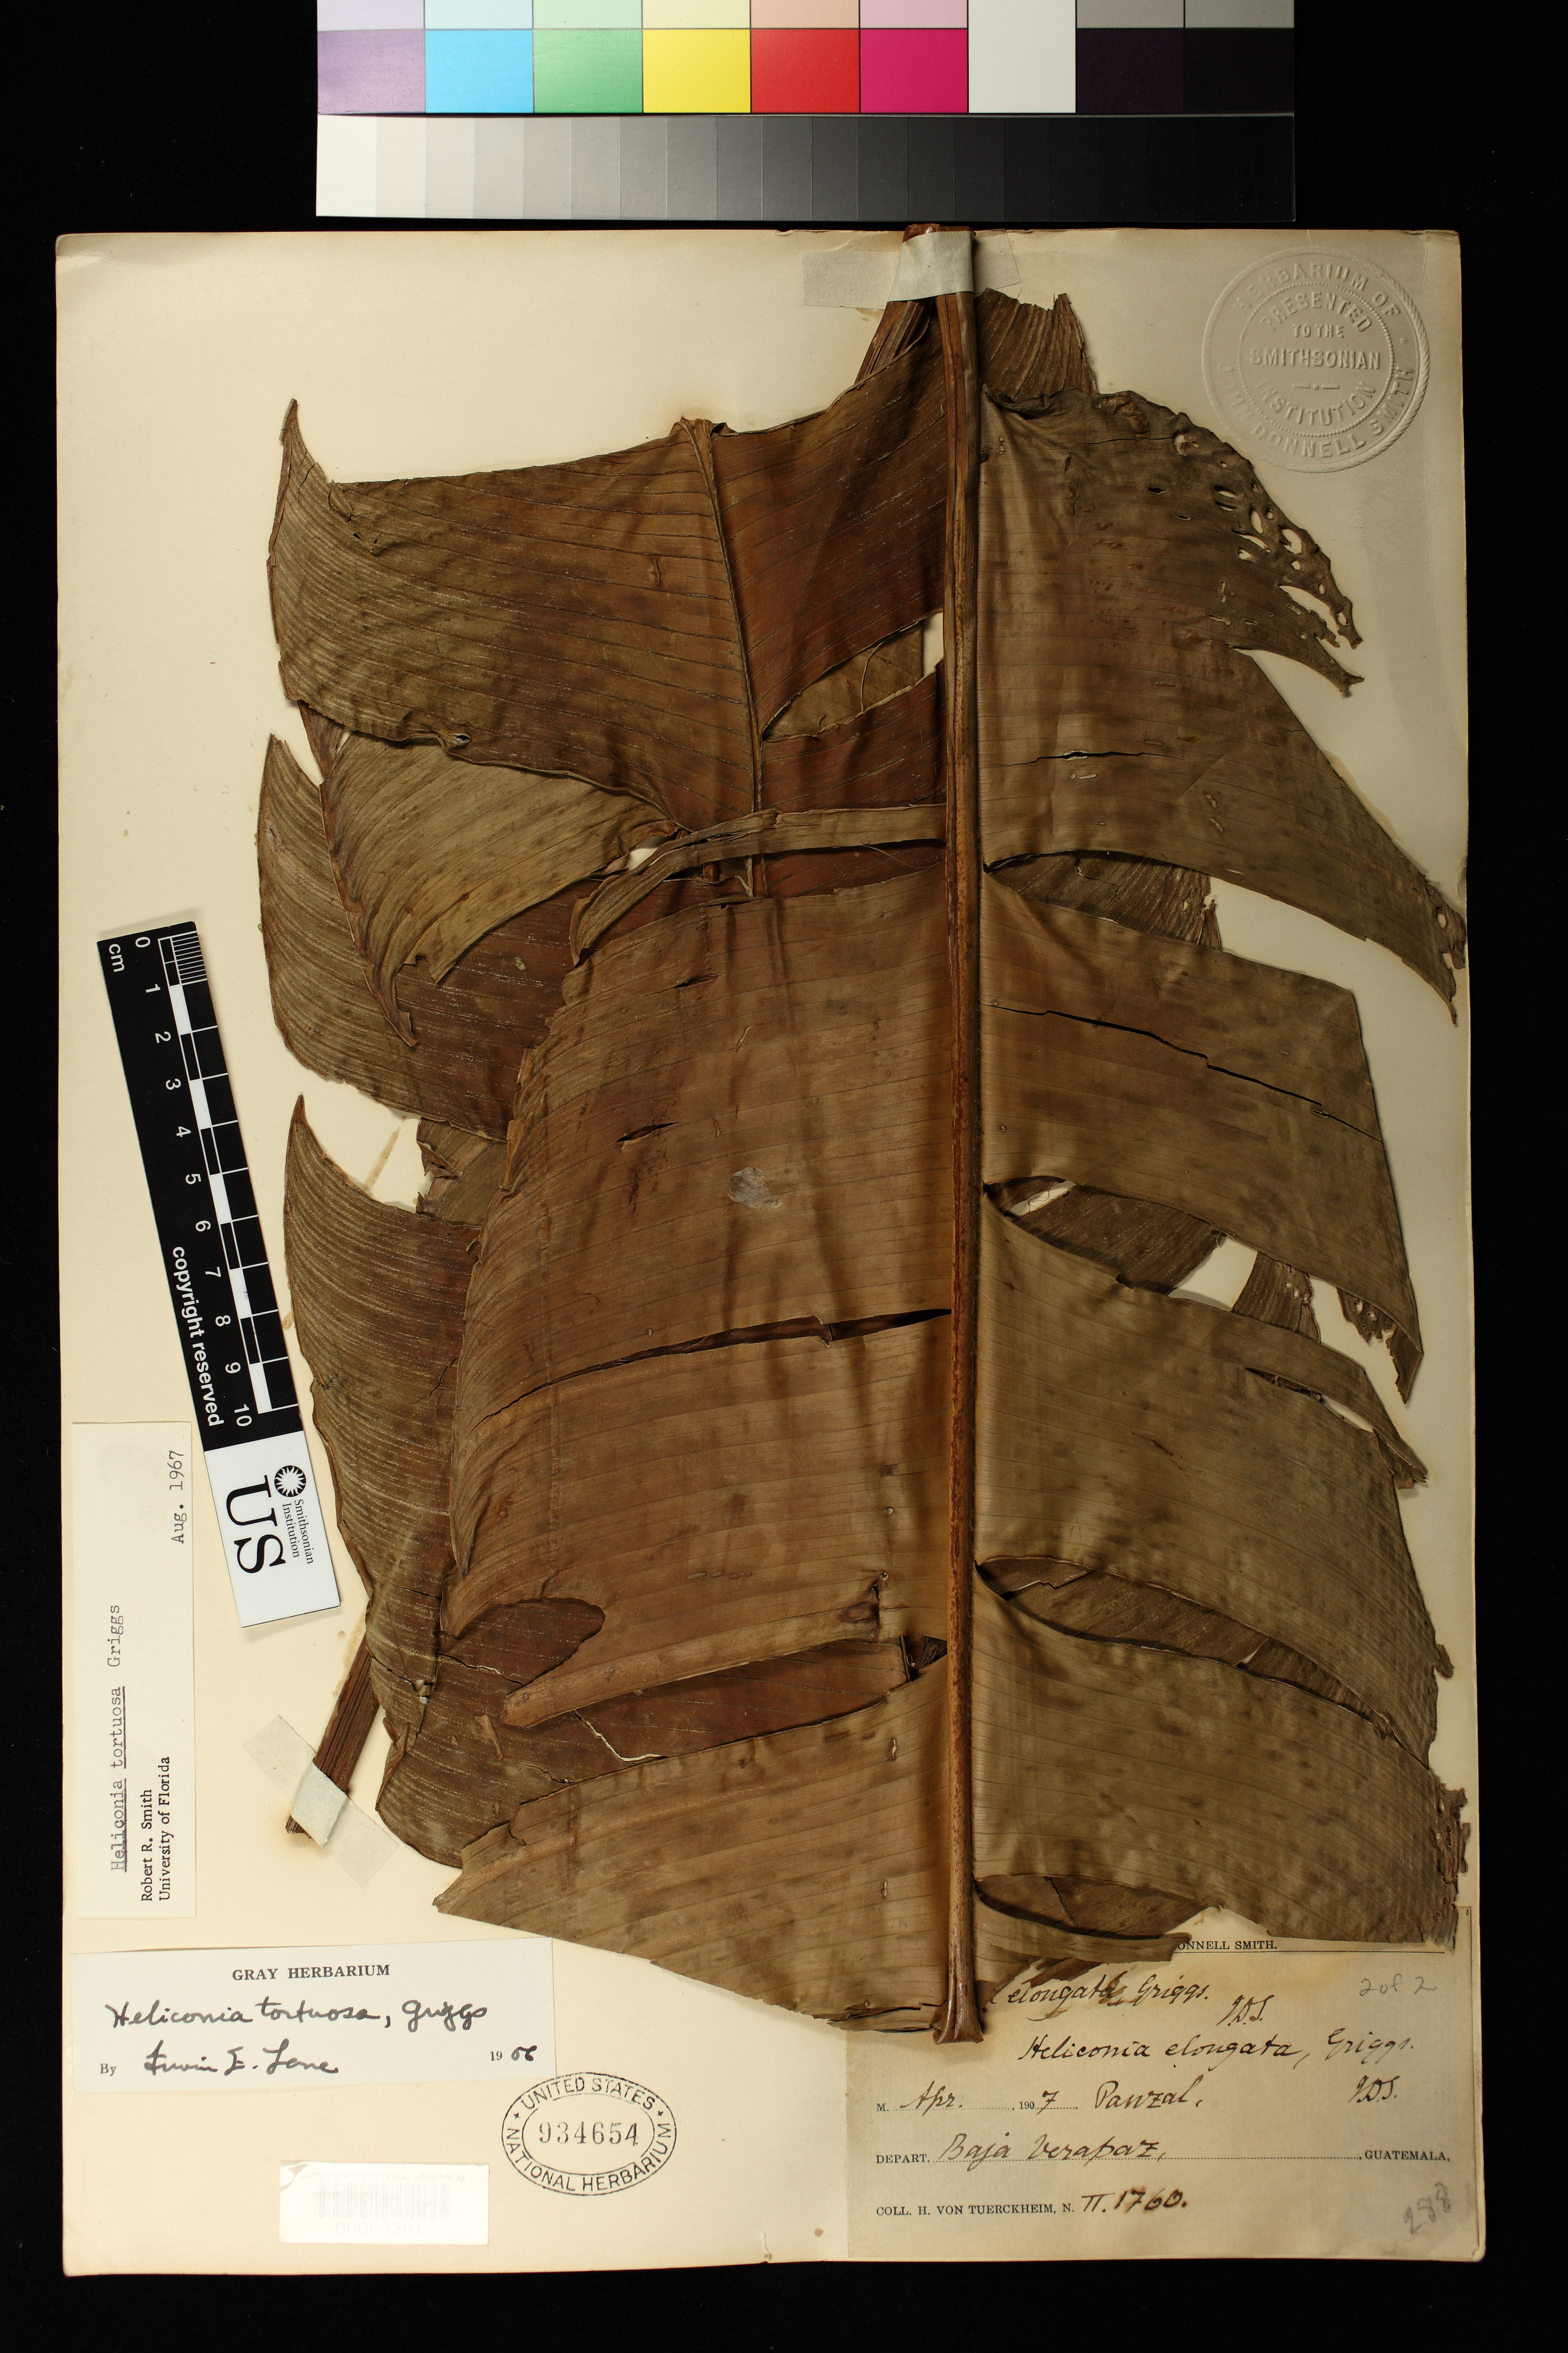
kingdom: Plantae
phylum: Tracheophyta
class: Liliopsida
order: Zingiberales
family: Heliconiaceae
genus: Heliconia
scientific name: Heliconia tortuosa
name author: R.F. Griggs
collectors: H. von Türckheim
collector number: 1760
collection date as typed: Apr 1907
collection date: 1907-04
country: Guatemala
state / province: Baja Verapaz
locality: Pauzal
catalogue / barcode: US 934654